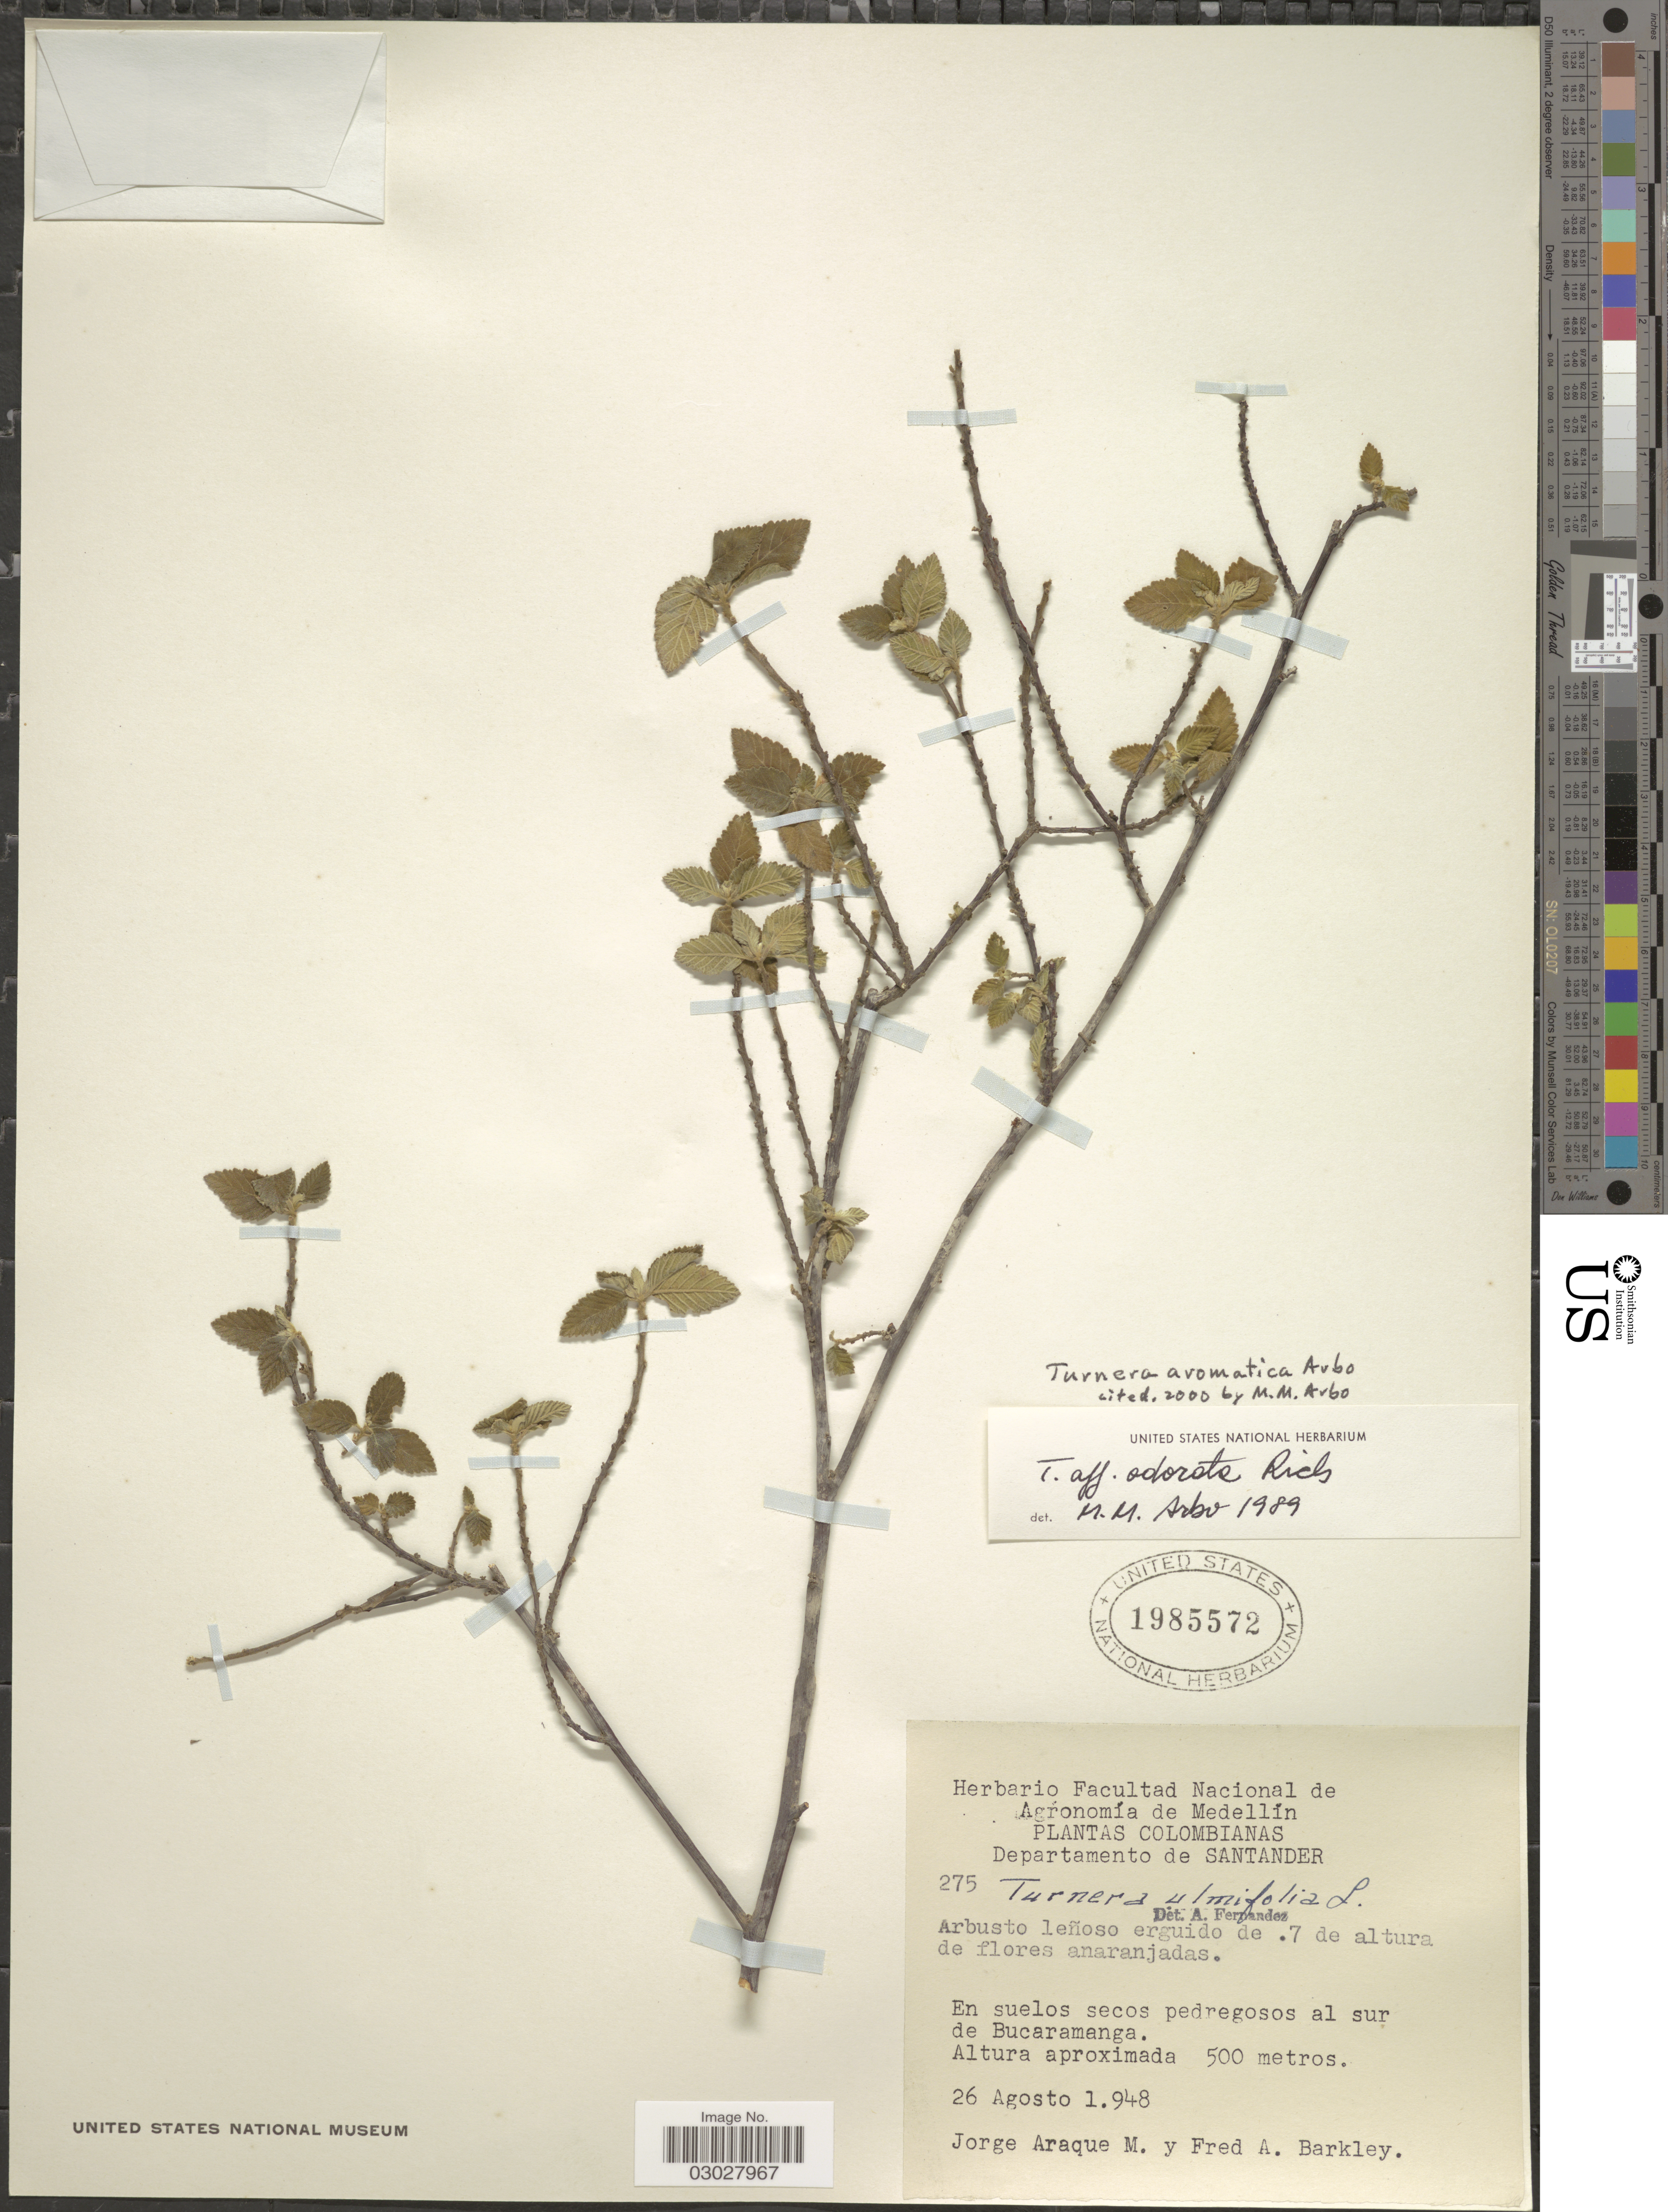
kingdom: Plantae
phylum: Tracheophyta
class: Magnoliopsida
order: Malpighiales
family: Turneraceae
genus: Turnera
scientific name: Turnera aromatica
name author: Arbo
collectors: J. Araque Molina & F. A. Barkley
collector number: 275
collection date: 1948-08-26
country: Colombia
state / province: Santander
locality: Departamento de Santander. En suelos secos pedregosos al sur de Bucaramanga.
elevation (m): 500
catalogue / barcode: US 1985572